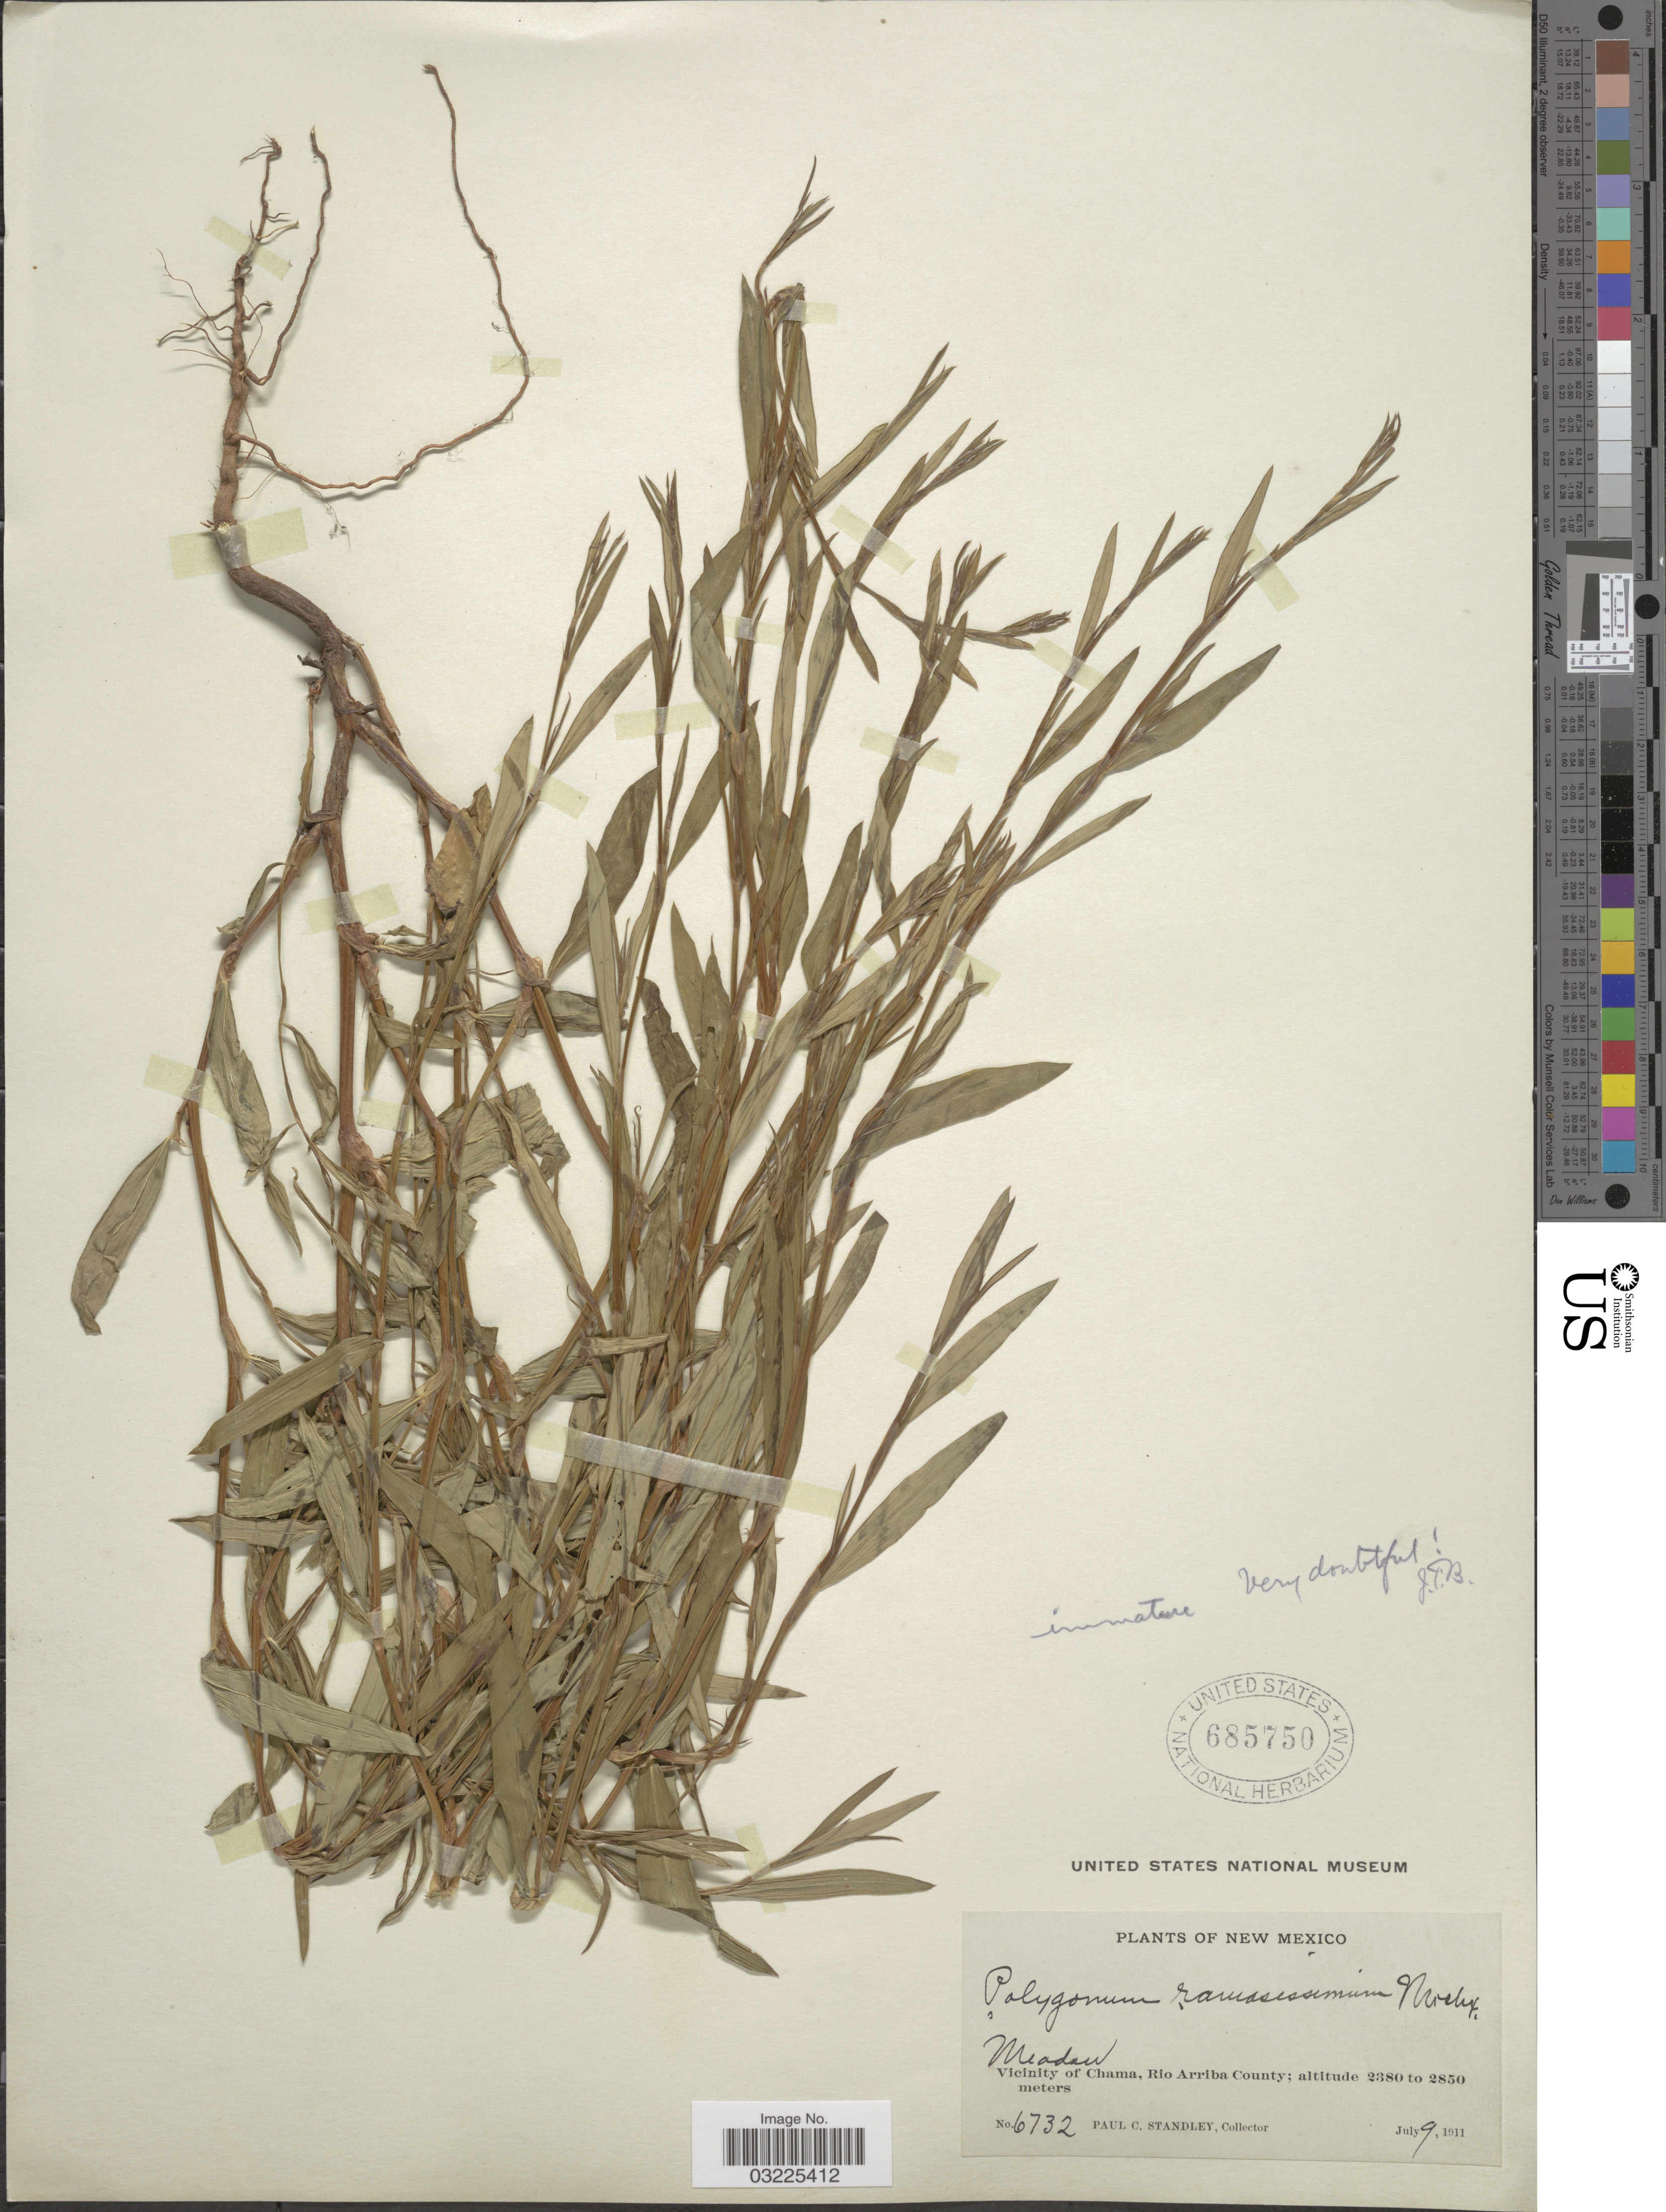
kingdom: Plantae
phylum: Tracheophyta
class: Magnoliopsida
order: Caryophyllales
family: Polygonaceae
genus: Polygonum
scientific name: Polygonum ramosissimum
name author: Michx.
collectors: P. C. Standley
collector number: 6732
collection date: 1911-07-09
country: United States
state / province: New Mexico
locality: Vicinity of Chama, Rio Arriba County.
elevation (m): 2380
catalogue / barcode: US 685750